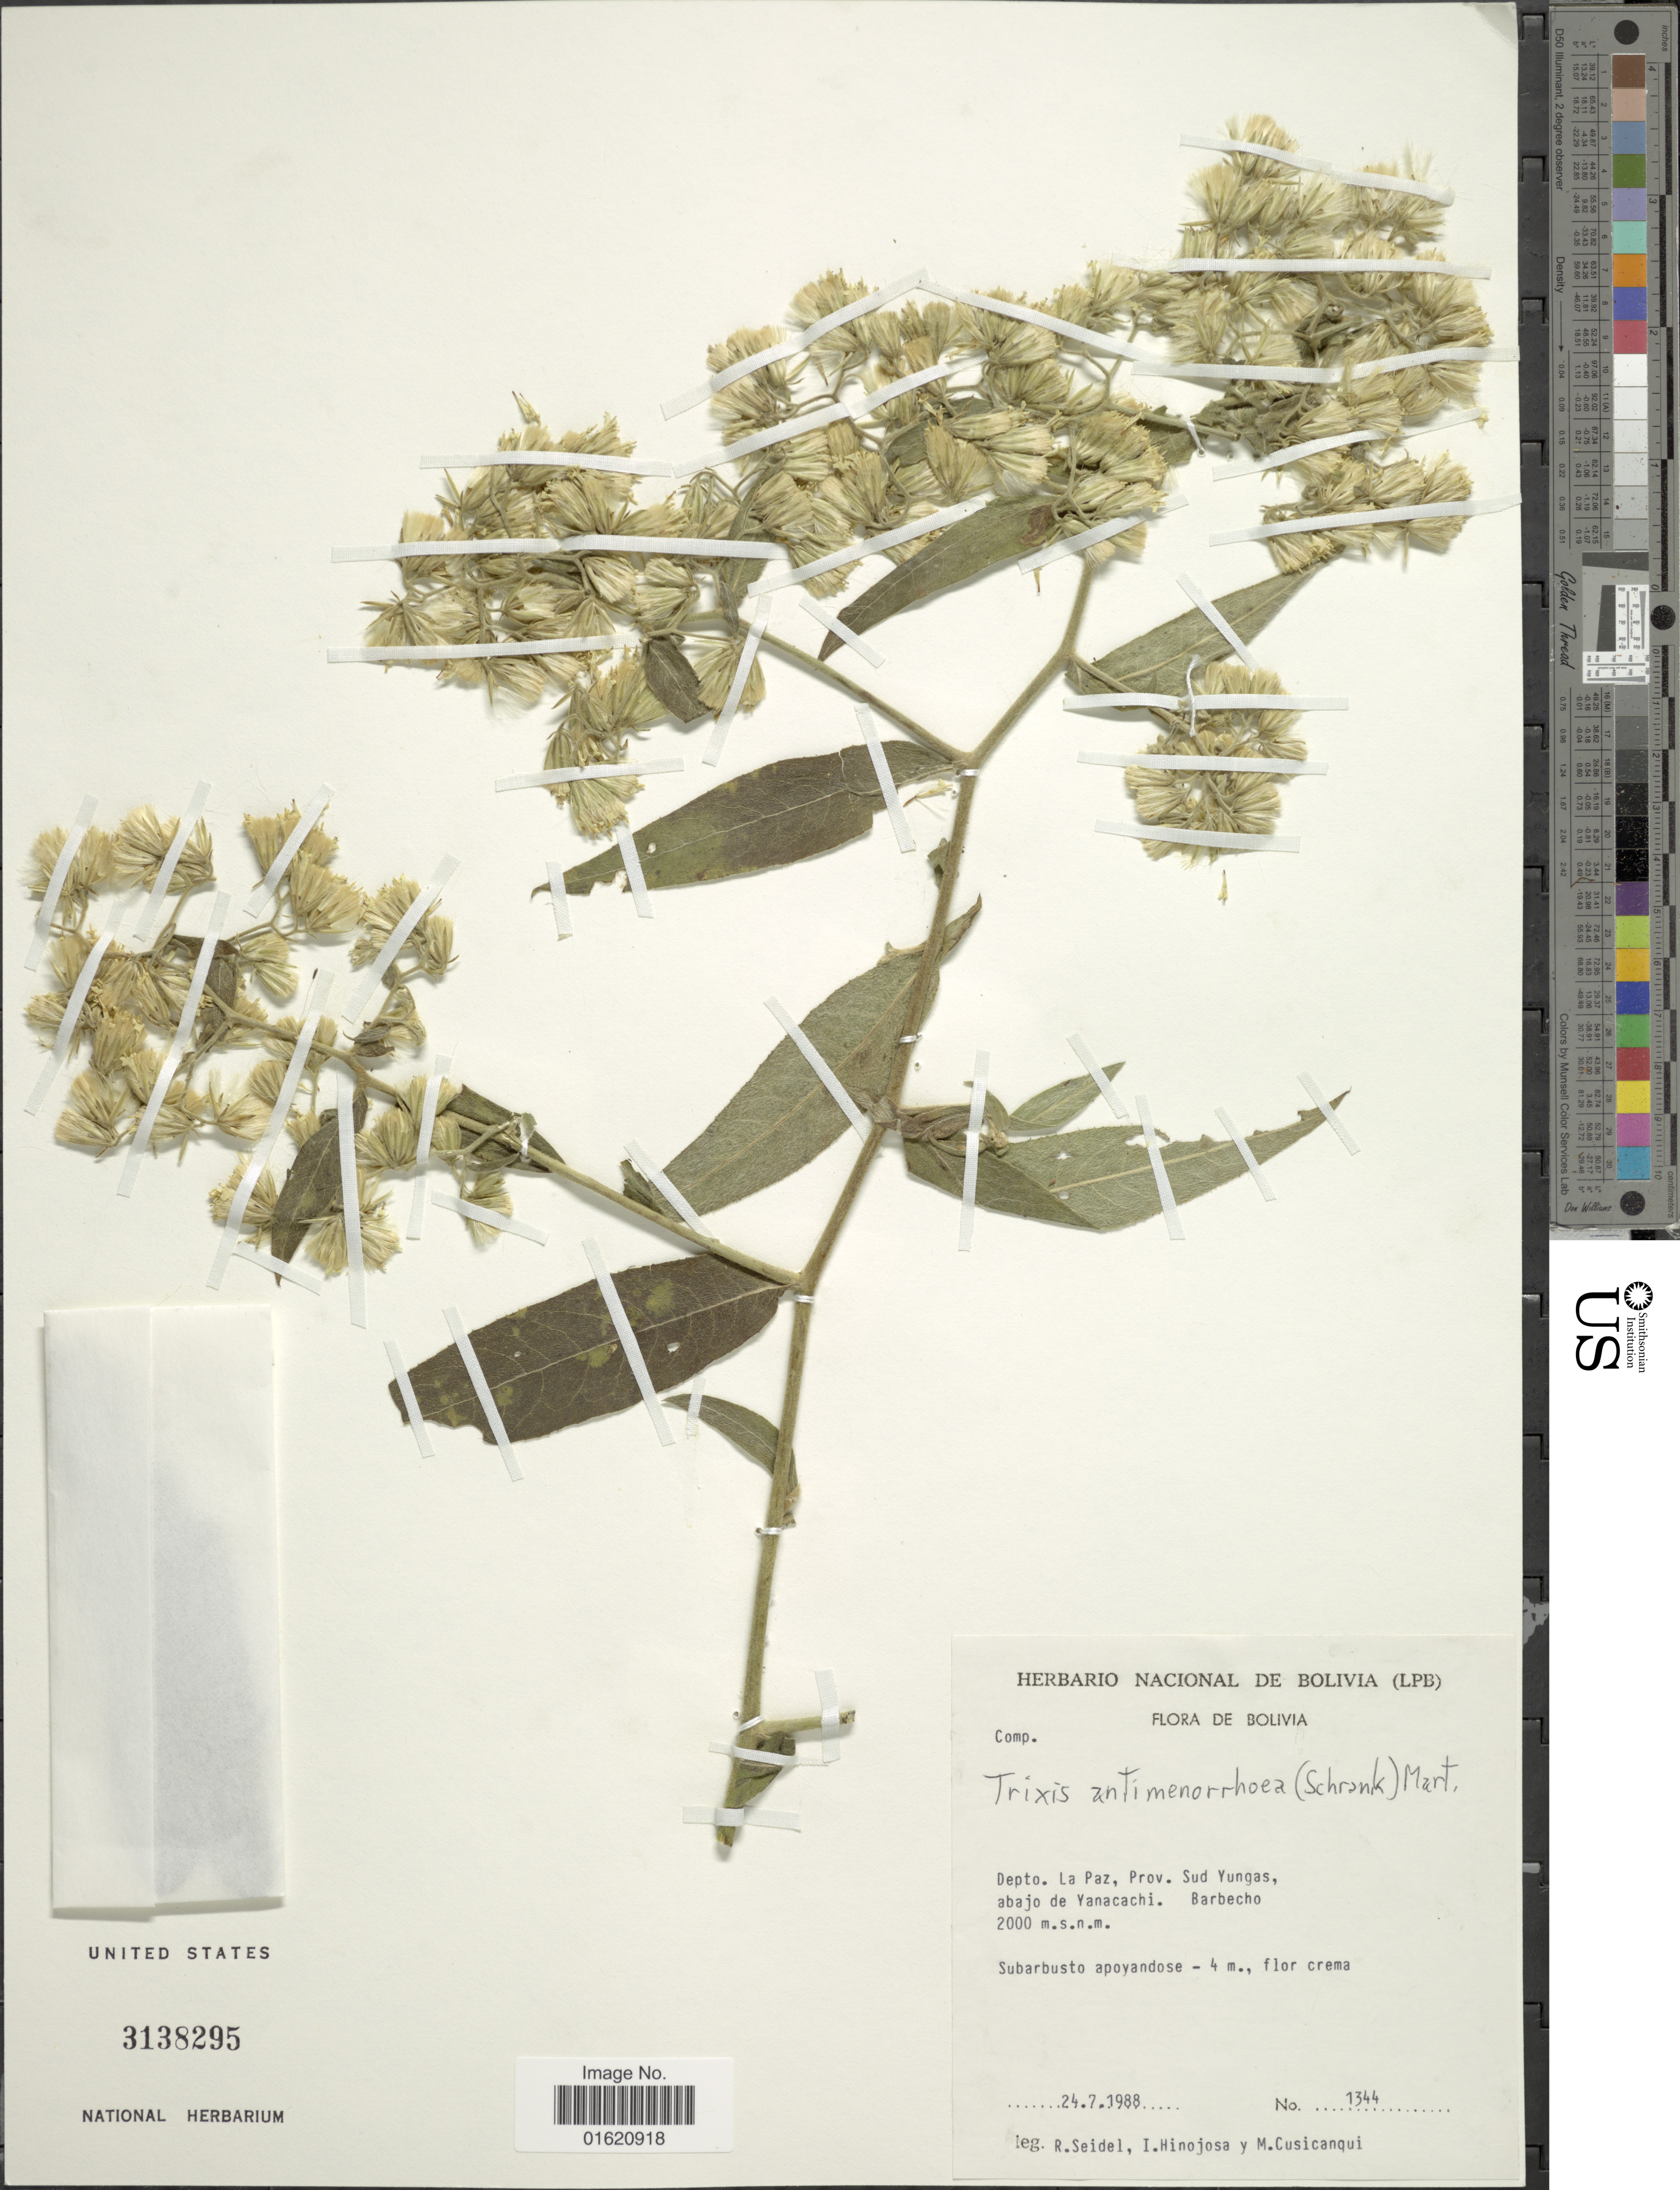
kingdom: Plantae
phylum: Tracheophyta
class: Magnoliopsida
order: Asterales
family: Asteraceae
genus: Trixis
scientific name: Trixis antimenorrhoea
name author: (Schrank) Mart. ex Kuntze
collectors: R. Siedel, I. Hinojosa & M. Cusicanqui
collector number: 1344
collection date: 1988-07-24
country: Bolivia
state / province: La Paz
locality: Prov. Sud Yungasm abajo de Yanacachi, Barbecho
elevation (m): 2000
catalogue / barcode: US 3138295